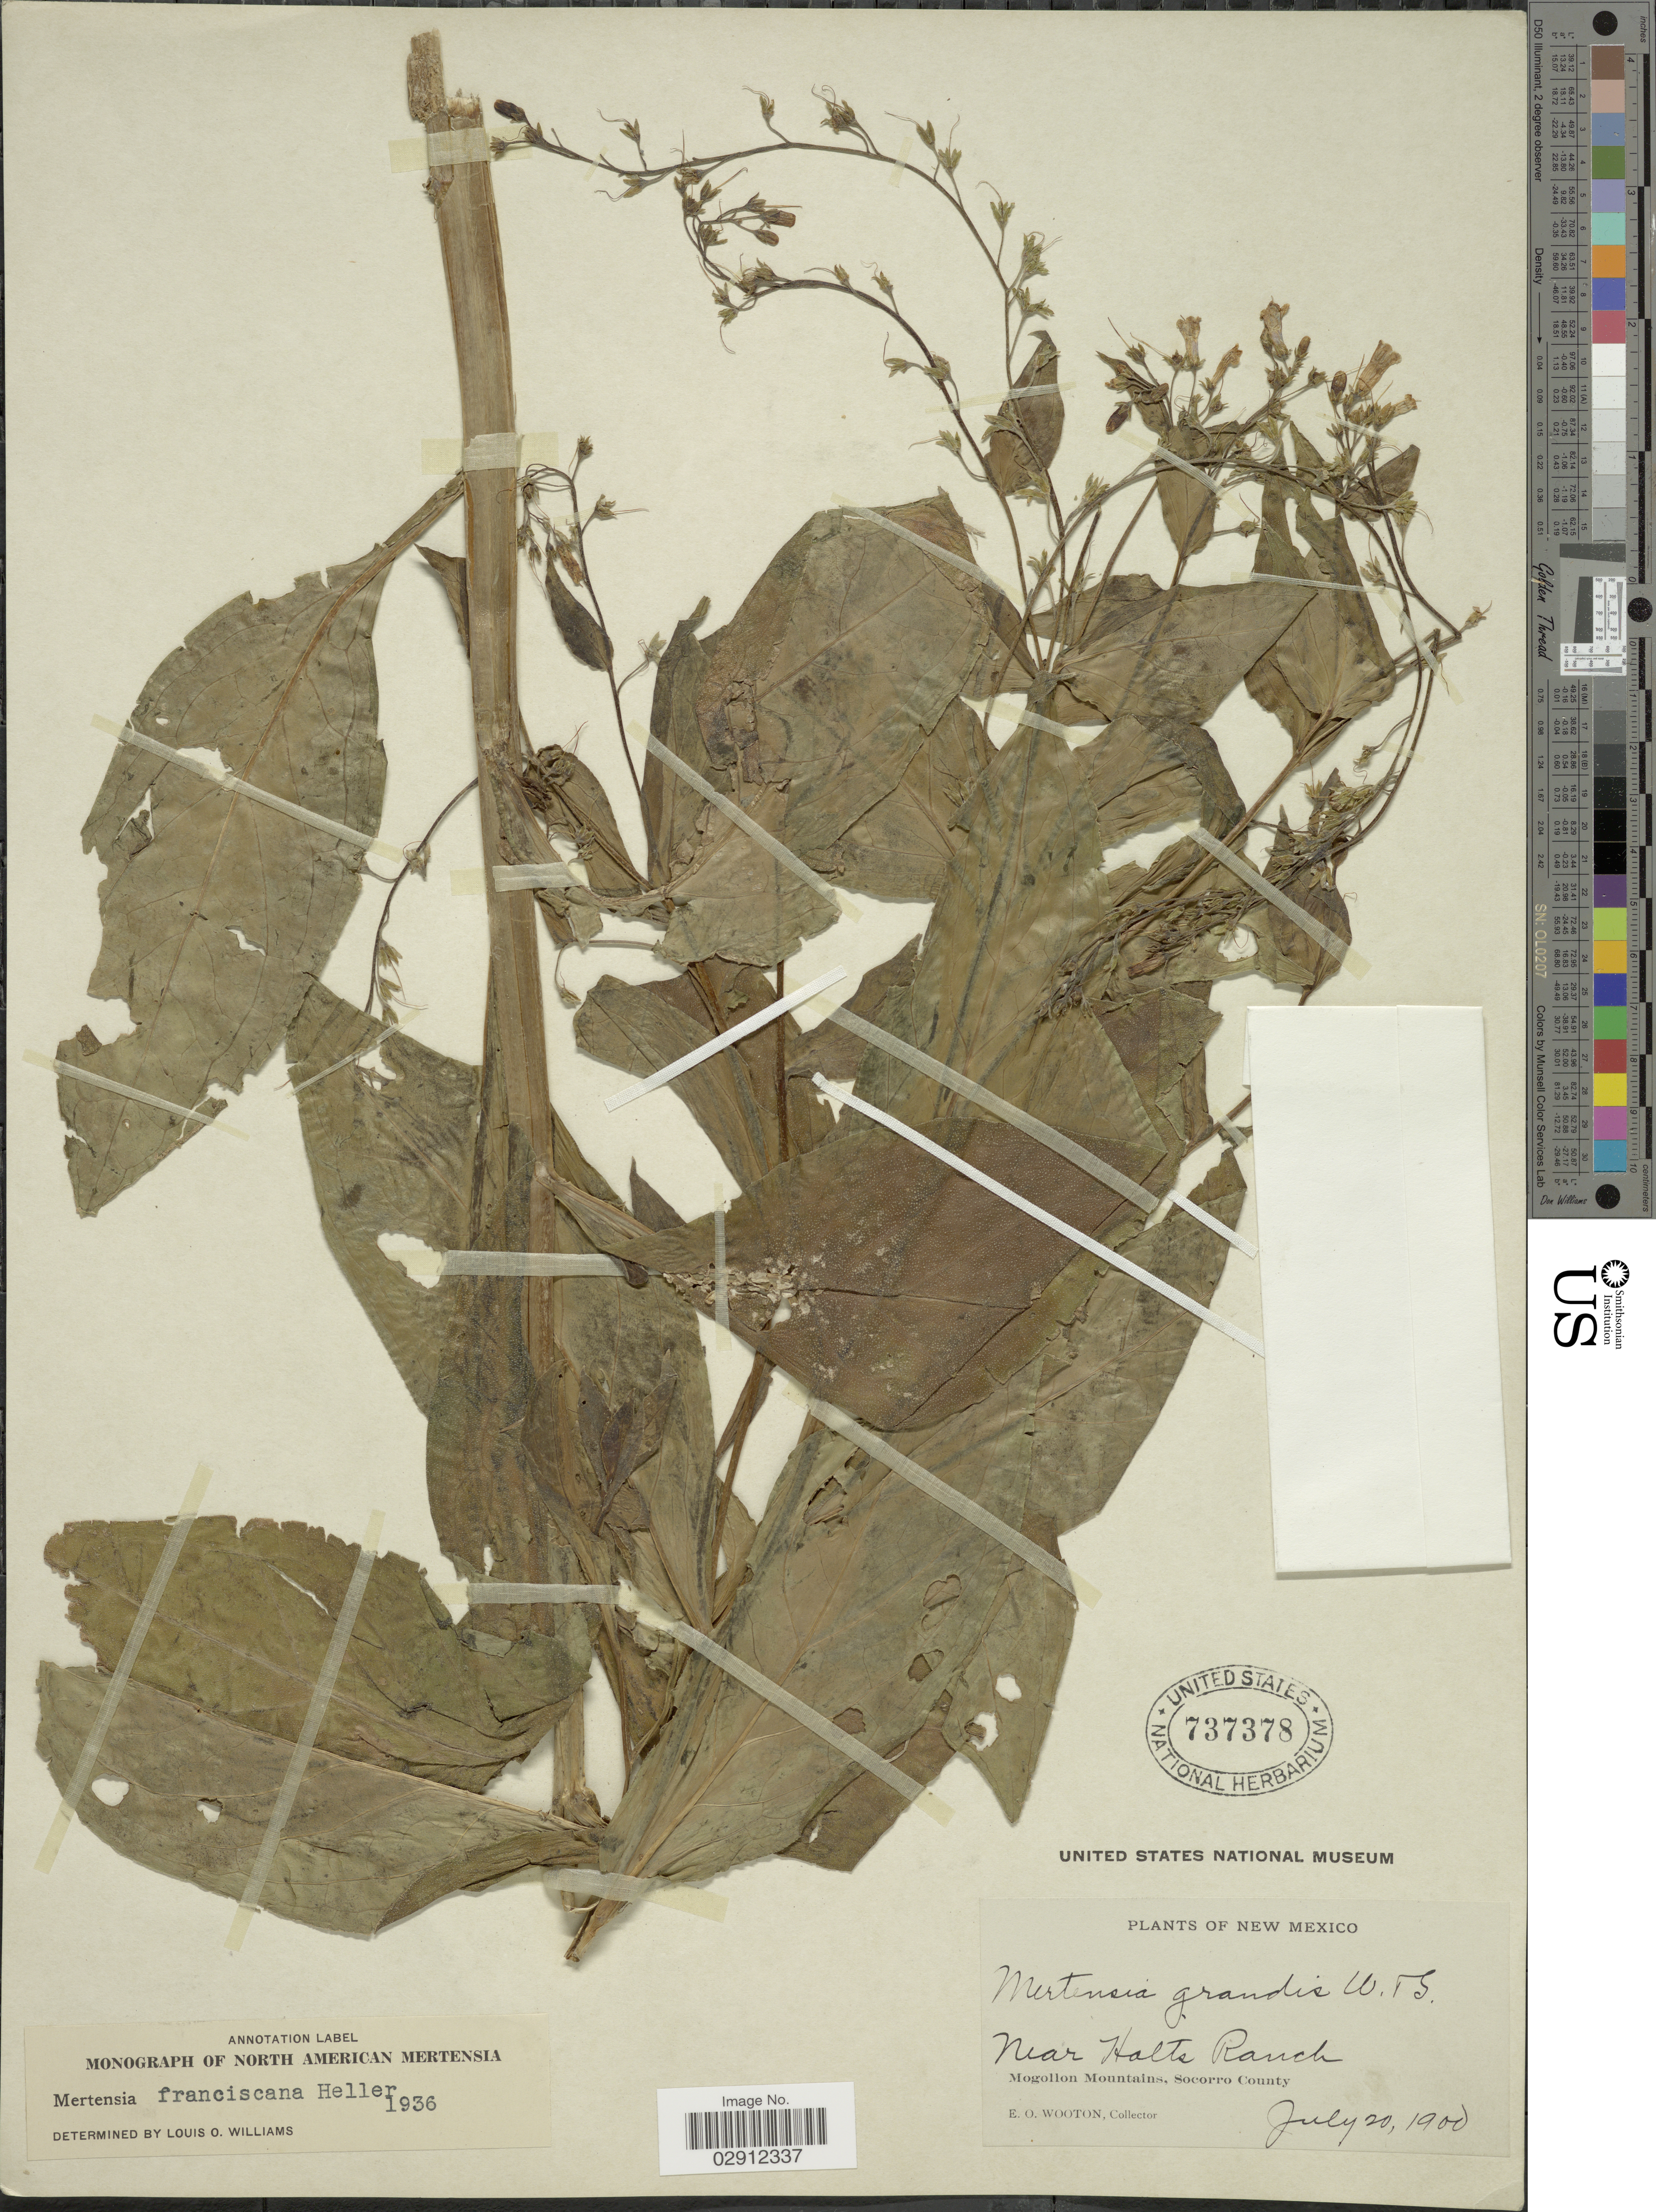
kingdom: Plantae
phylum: Tracheophyta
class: Magnoliopsida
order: Boraginales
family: Boraginaceae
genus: Mertensia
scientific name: Mertensia franciscana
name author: A. Heller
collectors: E. O. Wooton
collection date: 1900-07-20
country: United States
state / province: New Mexico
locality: Near Holts Ranch. Mogollon Mountains, Socorro County.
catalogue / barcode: US 737378